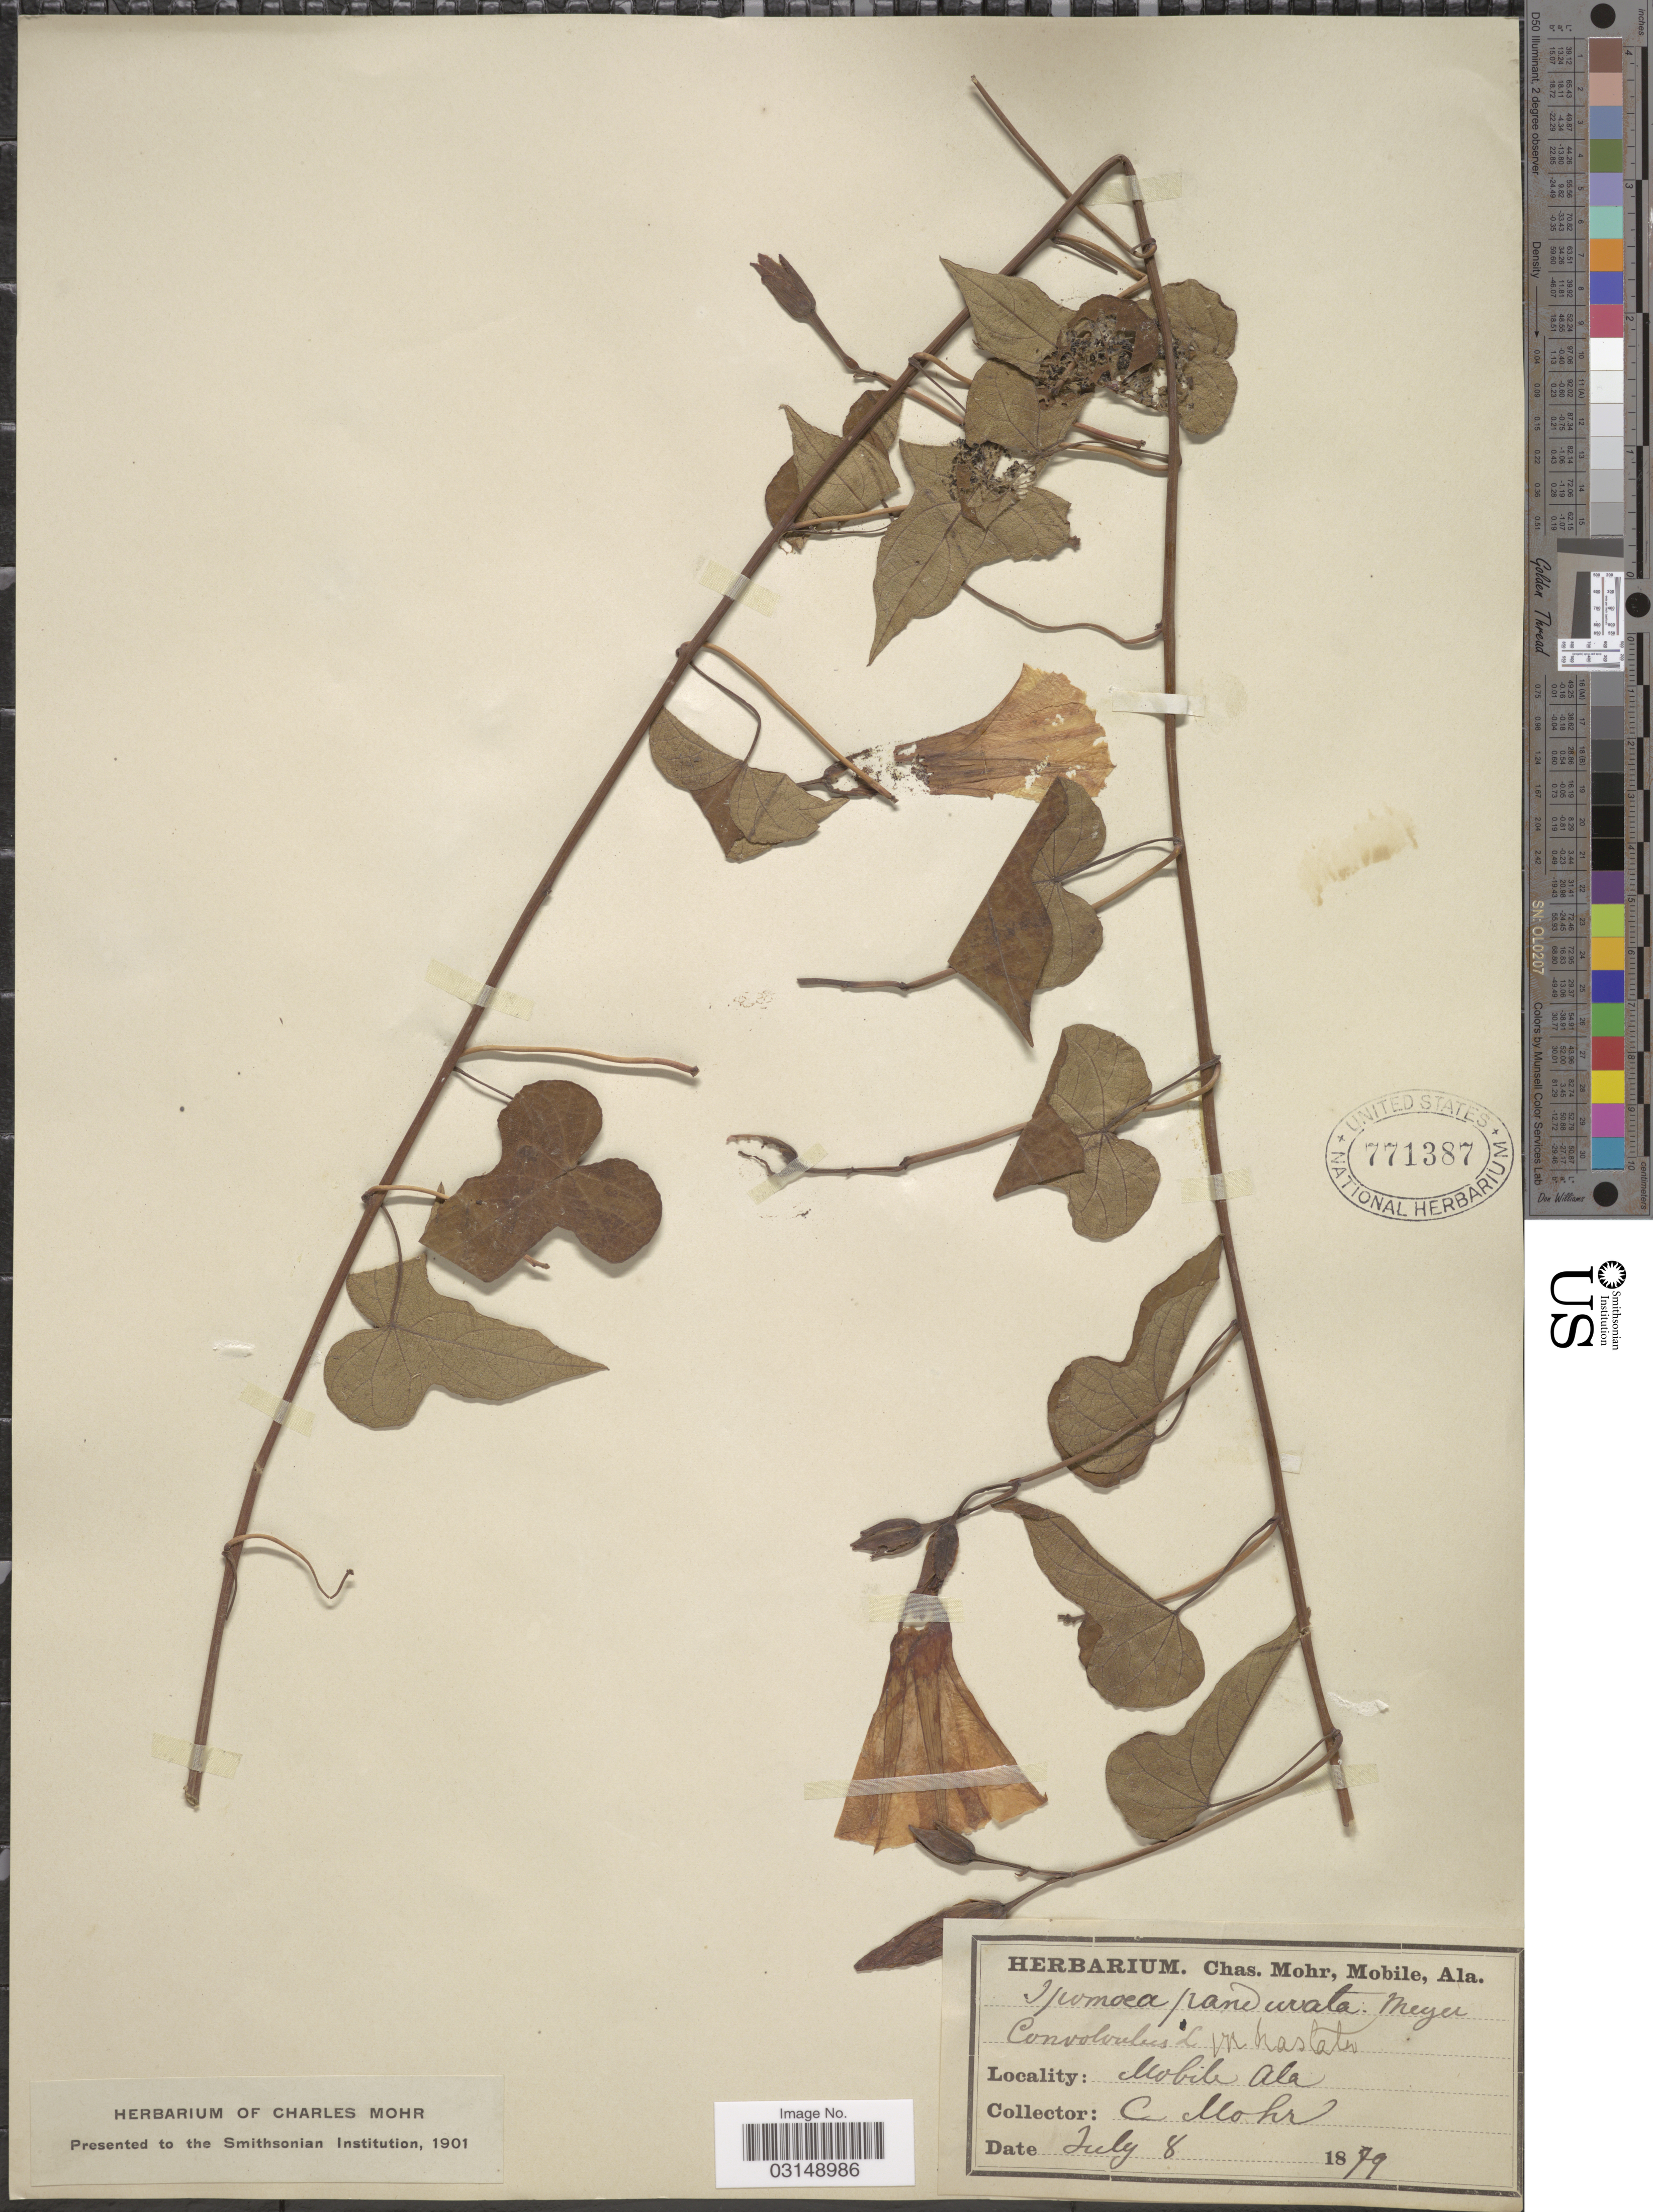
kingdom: Plantae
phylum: Tracheophyta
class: Magnoliopsida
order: Solanales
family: Convolvulaceae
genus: Ipomoea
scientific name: Ipomoea pandurata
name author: (L.) G. Mey.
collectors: Mohr, C. T. (herbarium)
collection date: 1879-07-08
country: United States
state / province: Alabama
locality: Mobile.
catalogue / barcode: US 771387